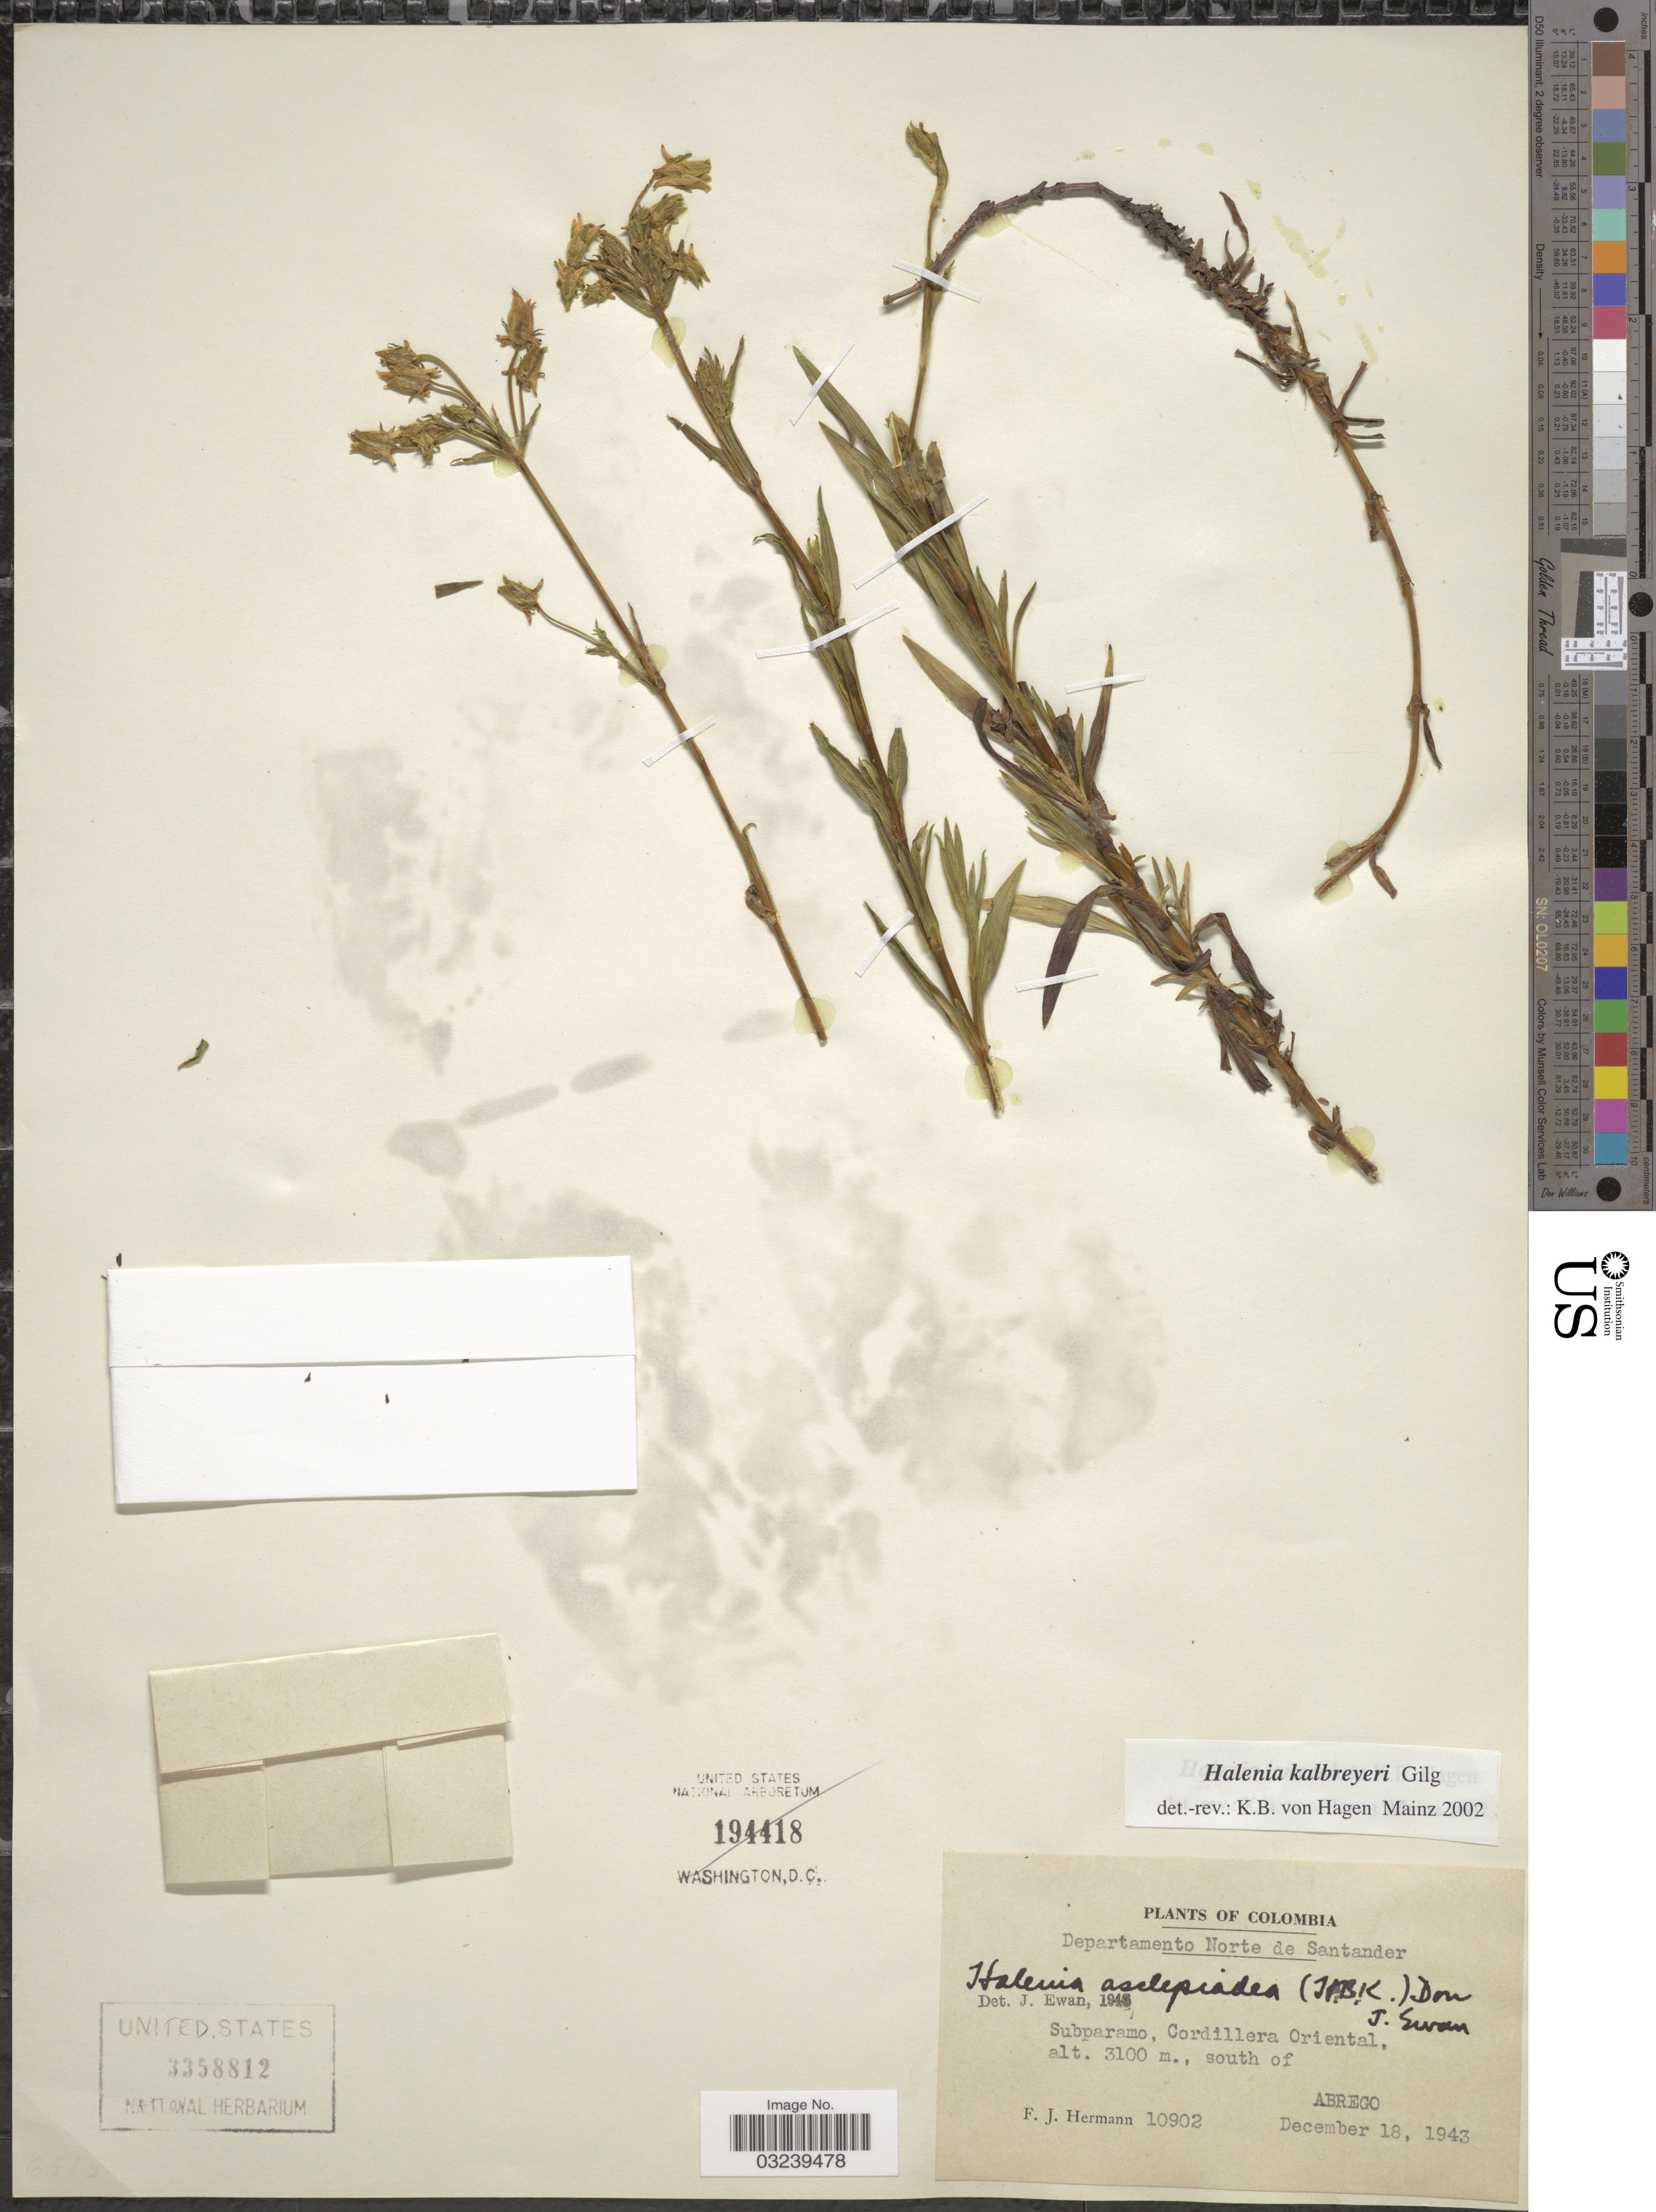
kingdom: Plantae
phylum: Tracheophyta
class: Magnoliopsida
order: Gentianales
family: Gentianaceae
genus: Halenia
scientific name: Halenia kalbreyeri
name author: Gilg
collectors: F. J. Hermann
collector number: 10902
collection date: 1943-12-18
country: Colombia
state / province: Norte de Santander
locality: Departamento Norte de Santander. Cordillera Oriental. South of Abrego.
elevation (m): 3100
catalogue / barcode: US 3358812